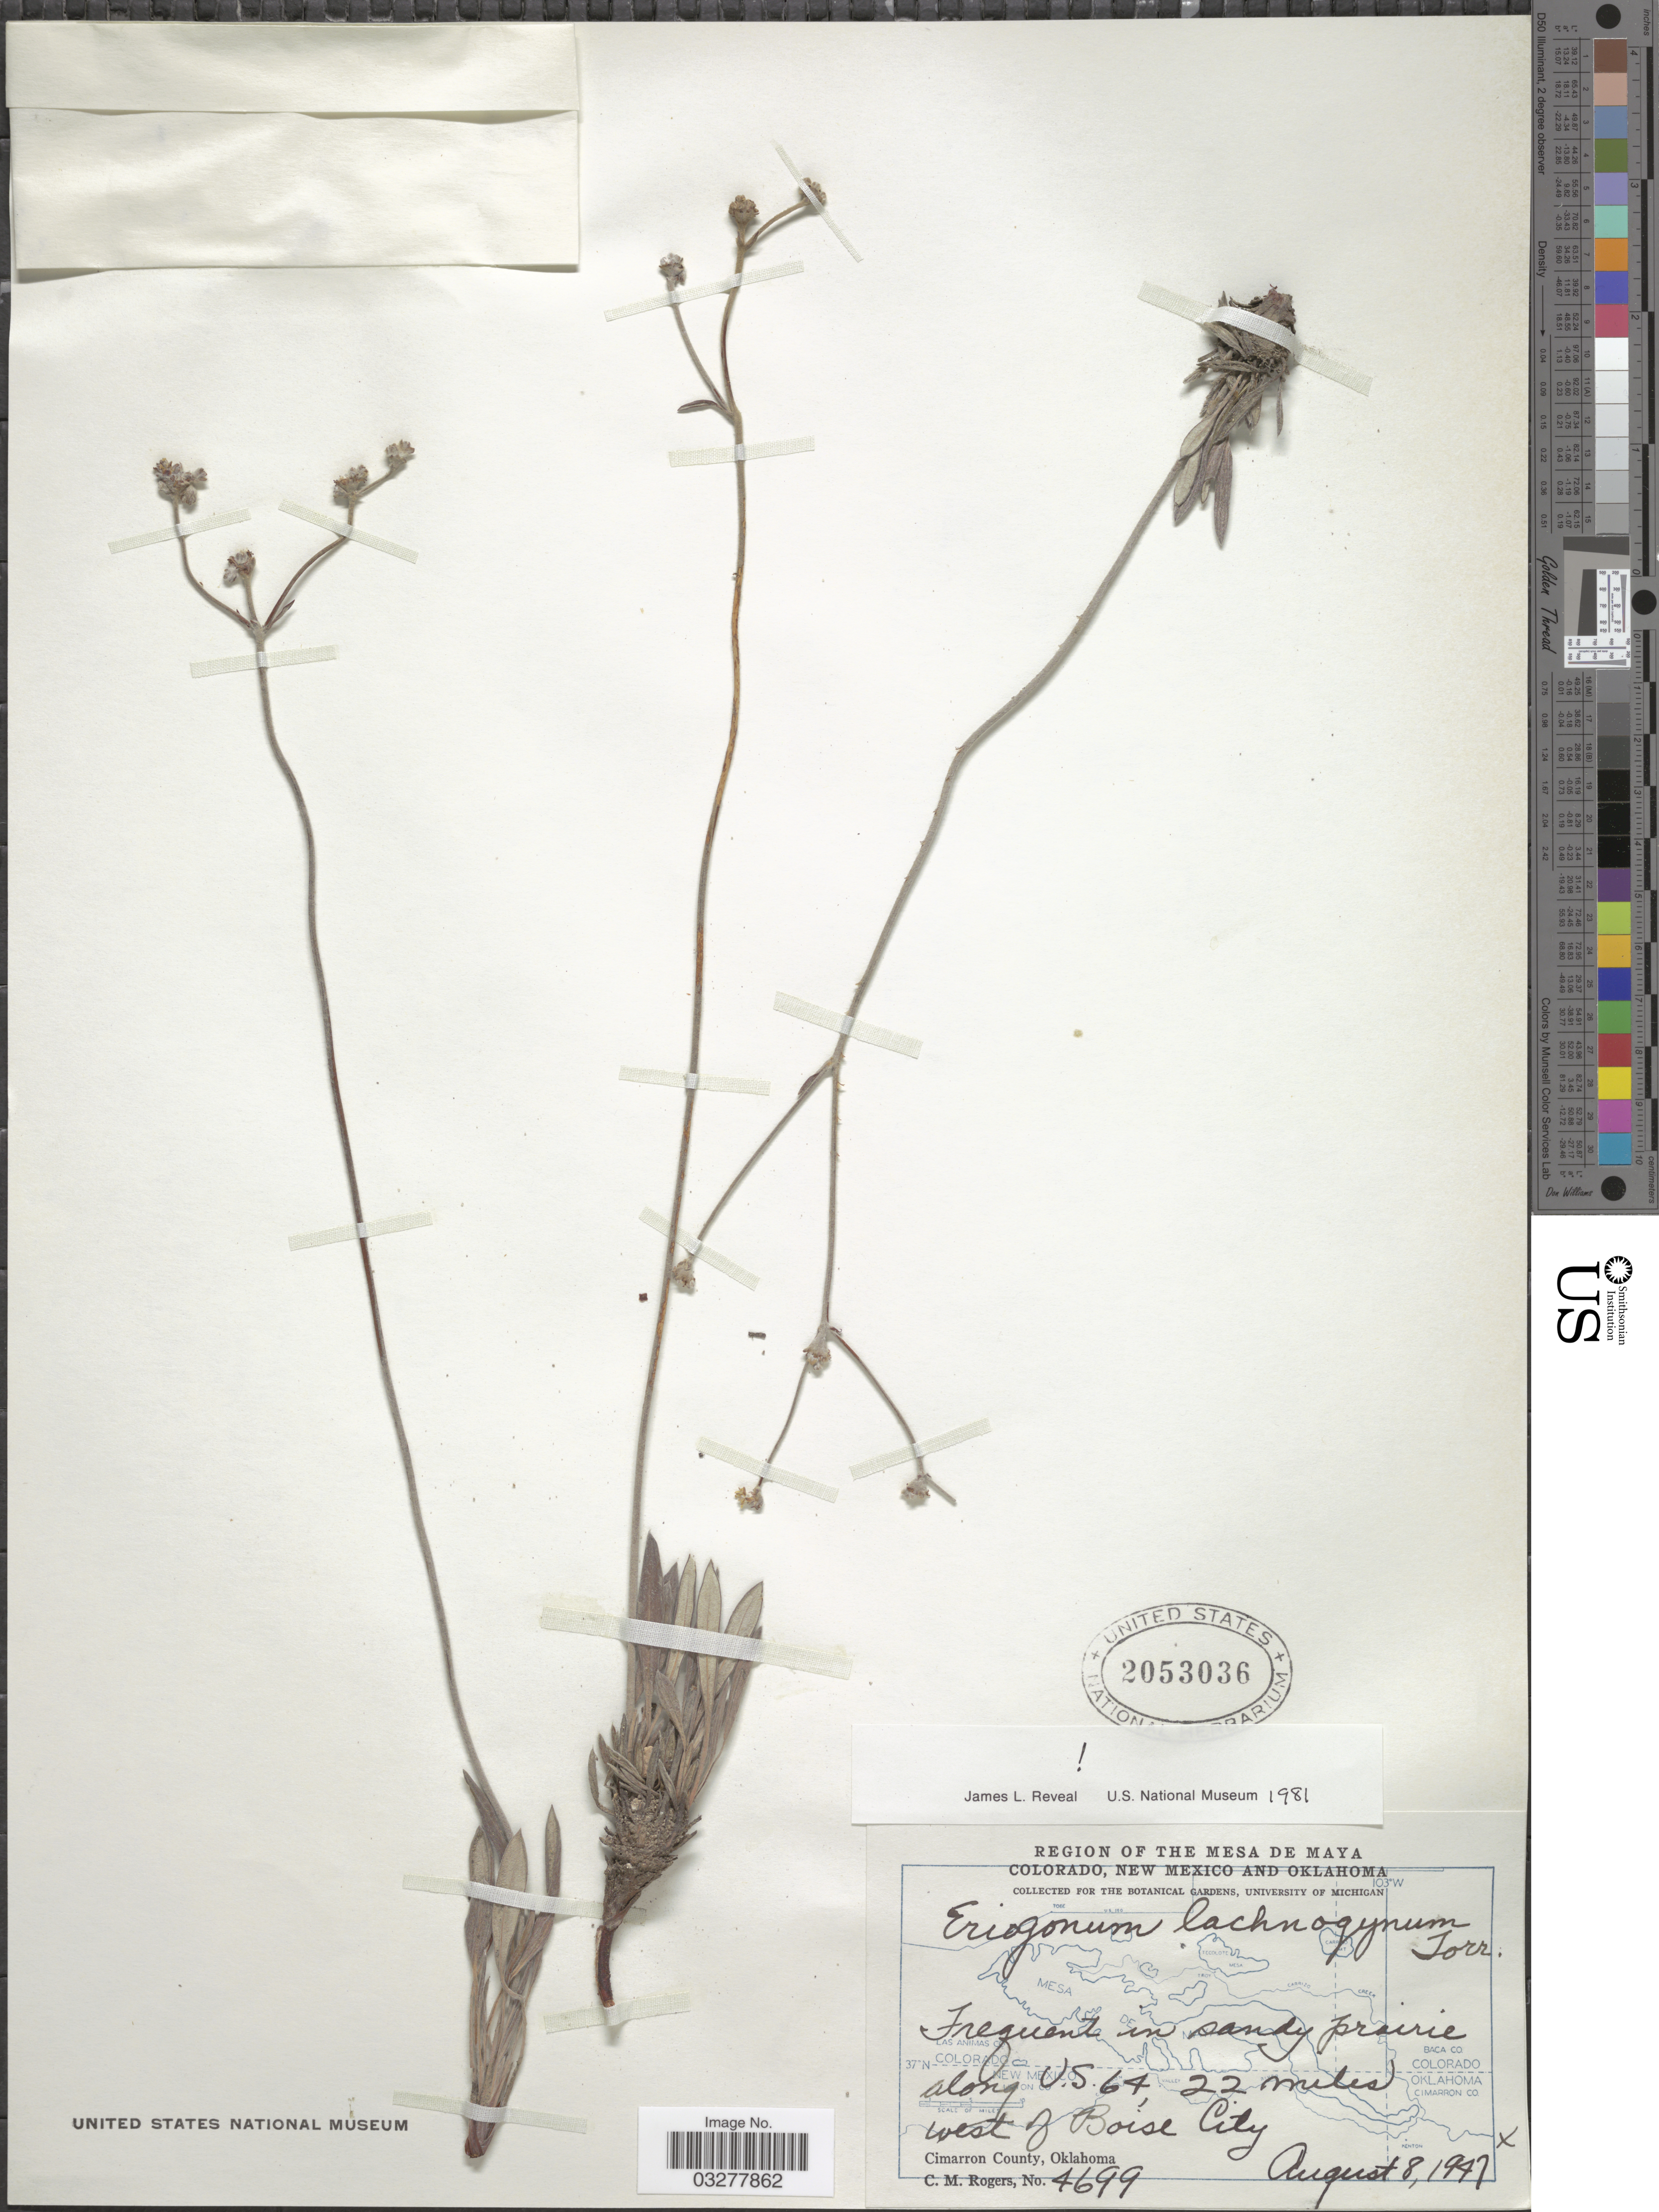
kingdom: Plantae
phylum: Tracheophyta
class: Magnoliopsida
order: Caryophyllales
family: Polygonaceae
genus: Eriogonum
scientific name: Eriogonum lachnogynum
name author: Torr. ex Benth.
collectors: C. M. Rogers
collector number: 4699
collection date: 1947-08-08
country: United States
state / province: Oklahoma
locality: The Mesa de Maya. Along U.S. 64, 22 miles west of Boise City. Cimarron County.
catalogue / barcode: US 2053036